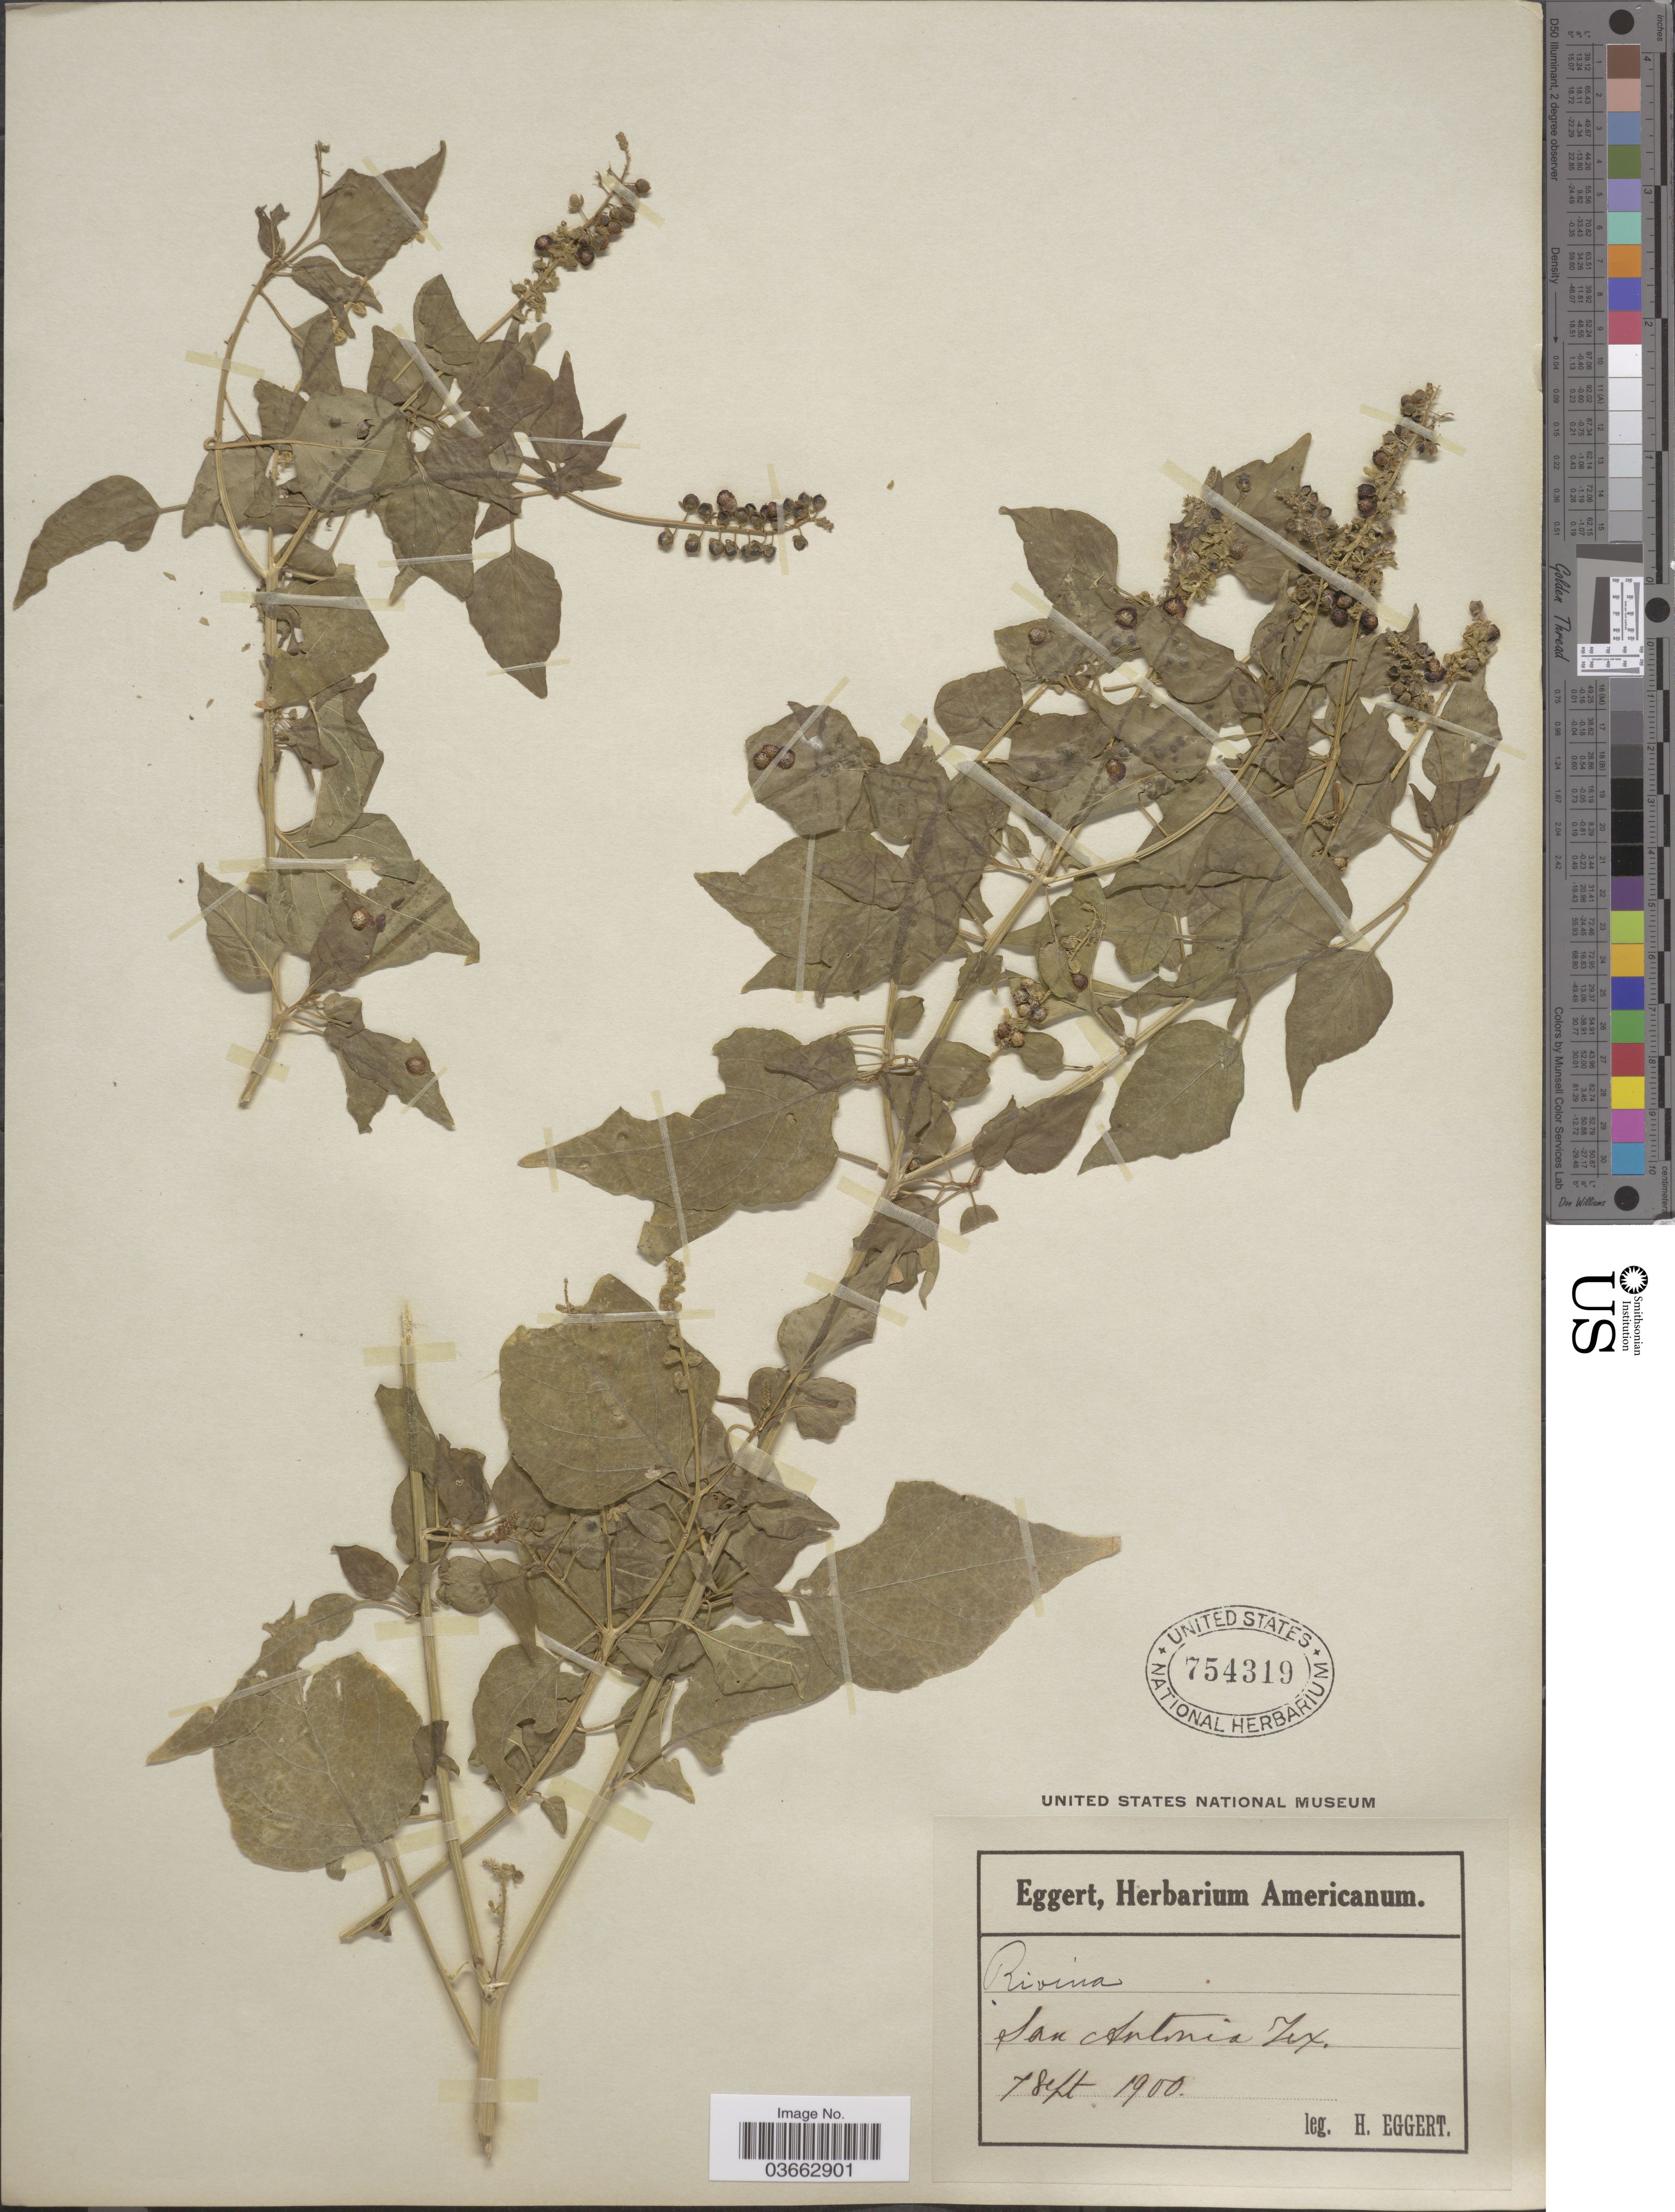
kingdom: Plantae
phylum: Tracheophyta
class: Magnoliopsida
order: Caryophyllales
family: Phytolaccaceae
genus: Rivina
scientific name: Rivina humilis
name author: L.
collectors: H. Eggert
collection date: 1900-09-07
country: United States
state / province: Texas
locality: San Antonio.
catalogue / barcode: US 754319